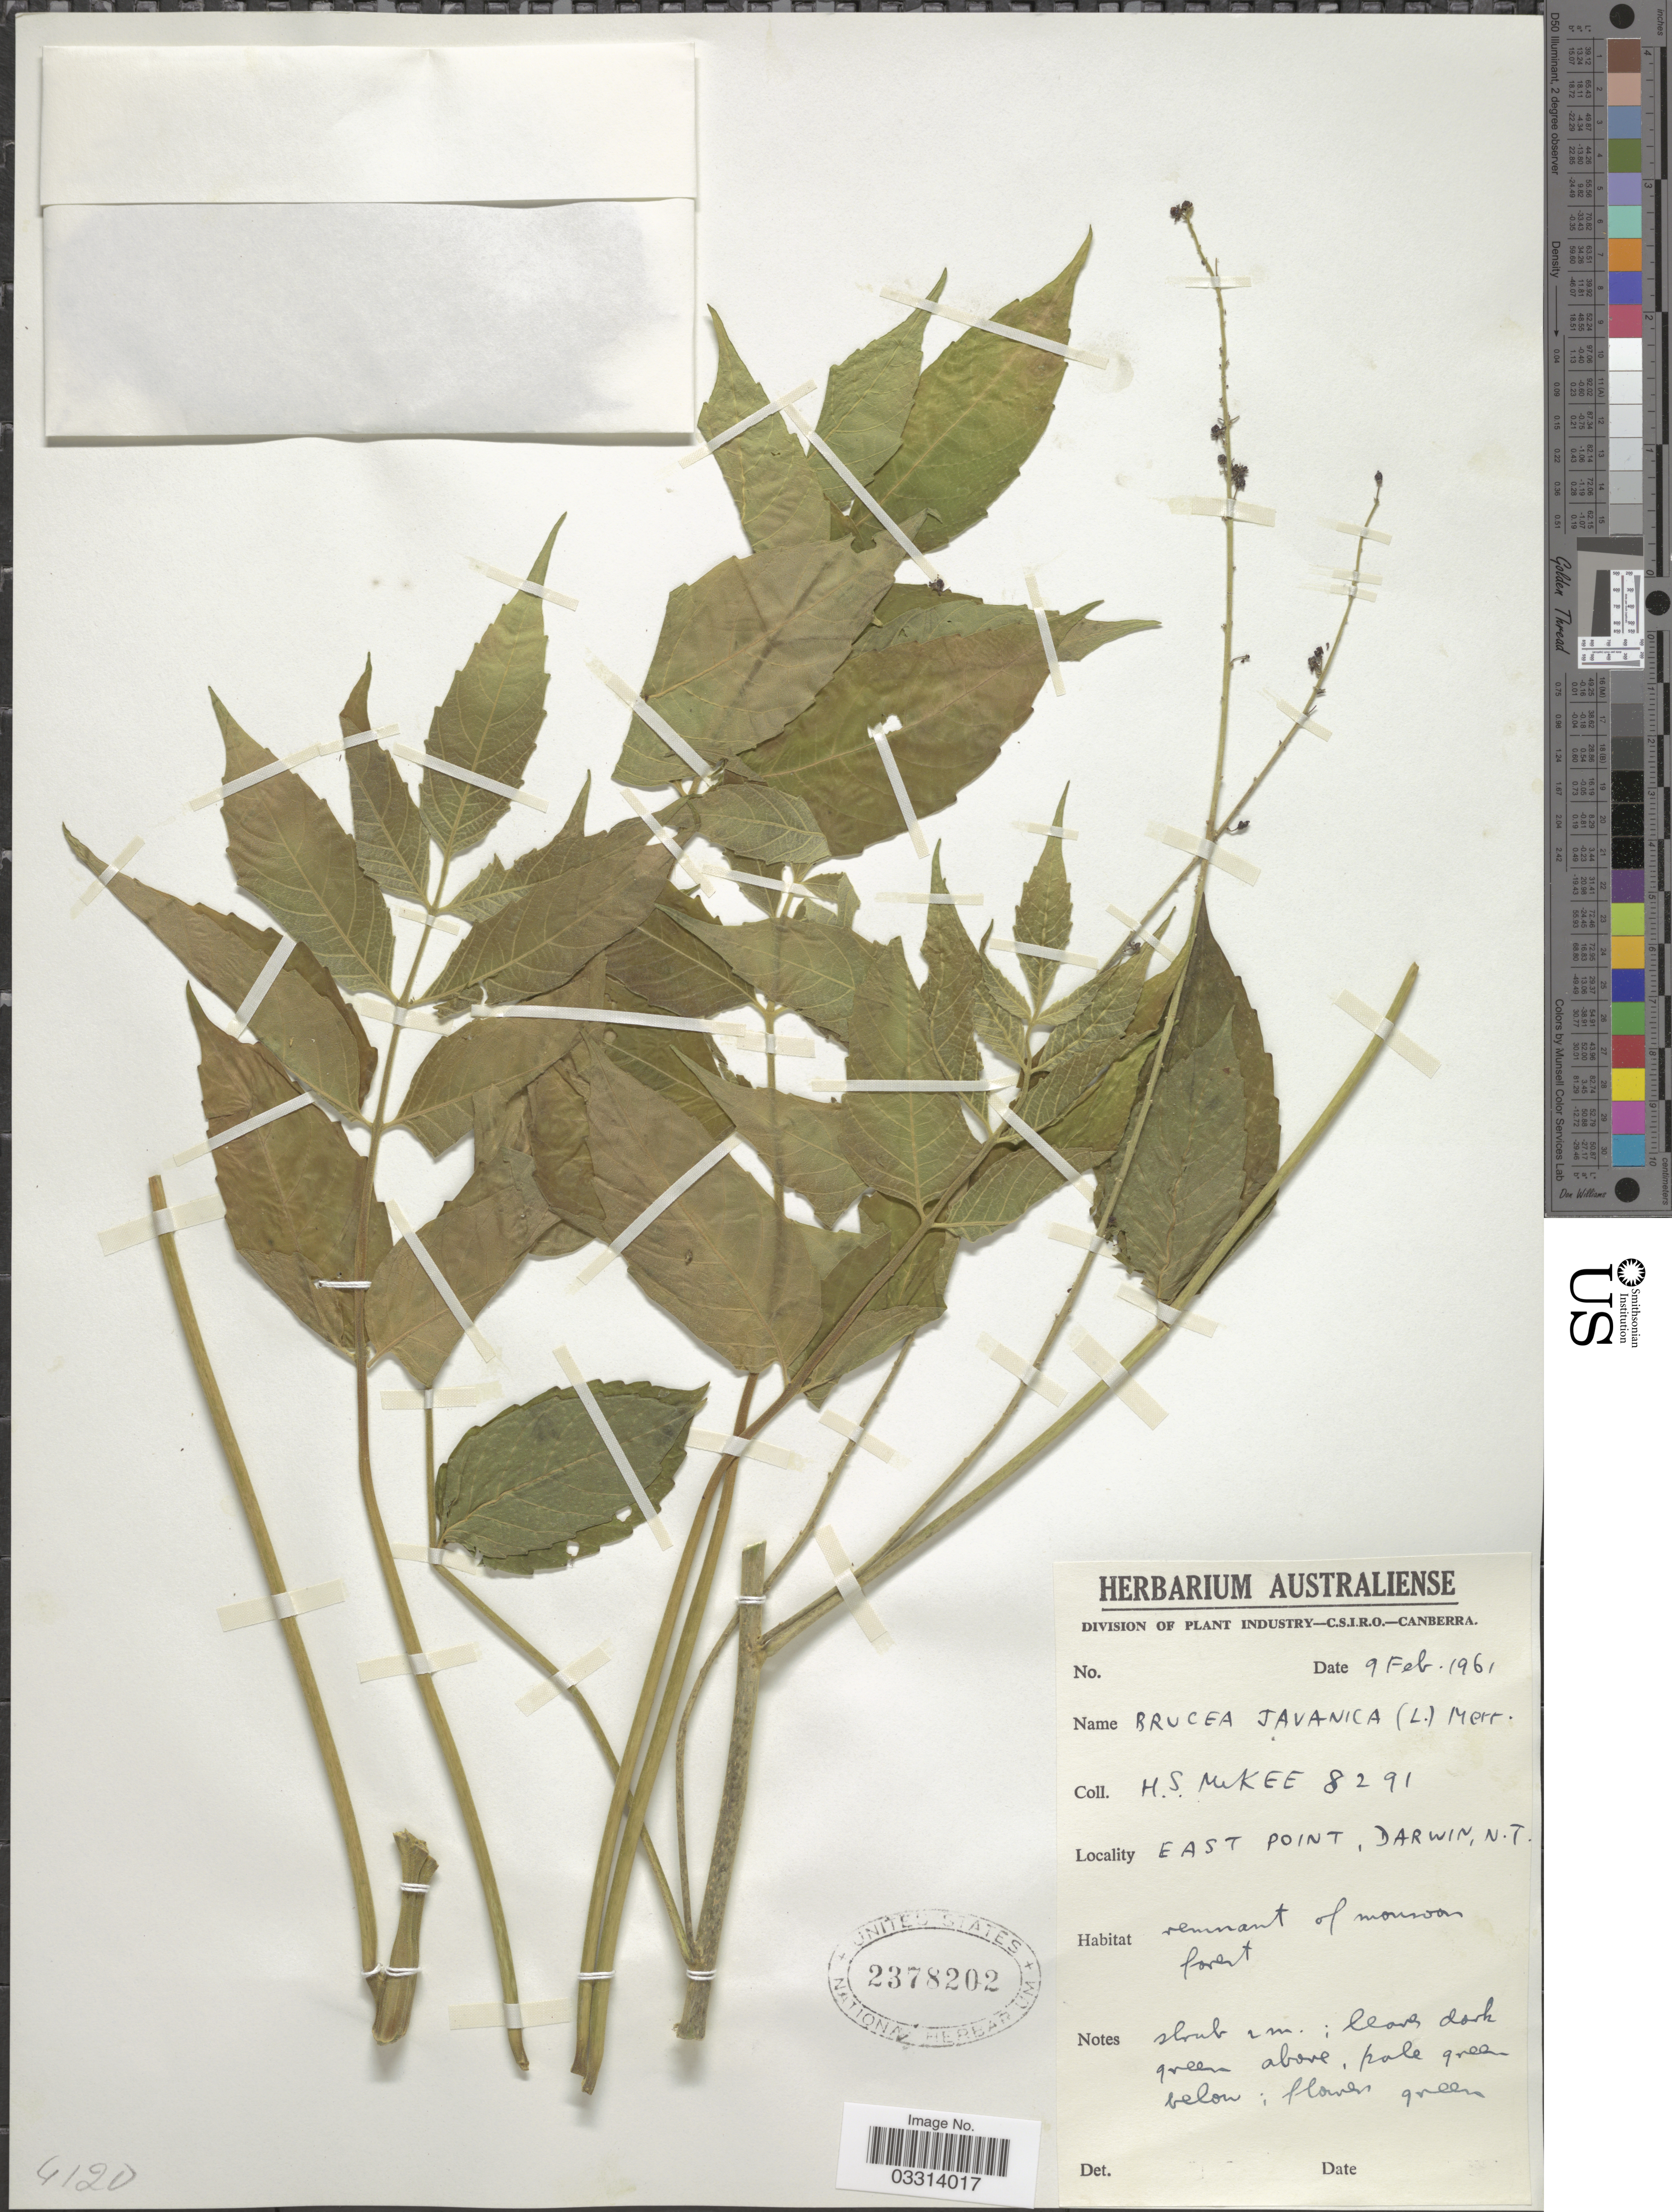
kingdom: Plantae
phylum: Tracheophyta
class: Magnoliopsida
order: Sapindales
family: Simaroubaceae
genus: Brucea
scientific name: Brucea javanica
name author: (L.) Merr.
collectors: H. S. McKee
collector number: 8291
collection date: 1961-02-09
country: Australia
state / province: Northern Territory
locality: East Point, Darwin.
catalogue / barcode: US 2378202